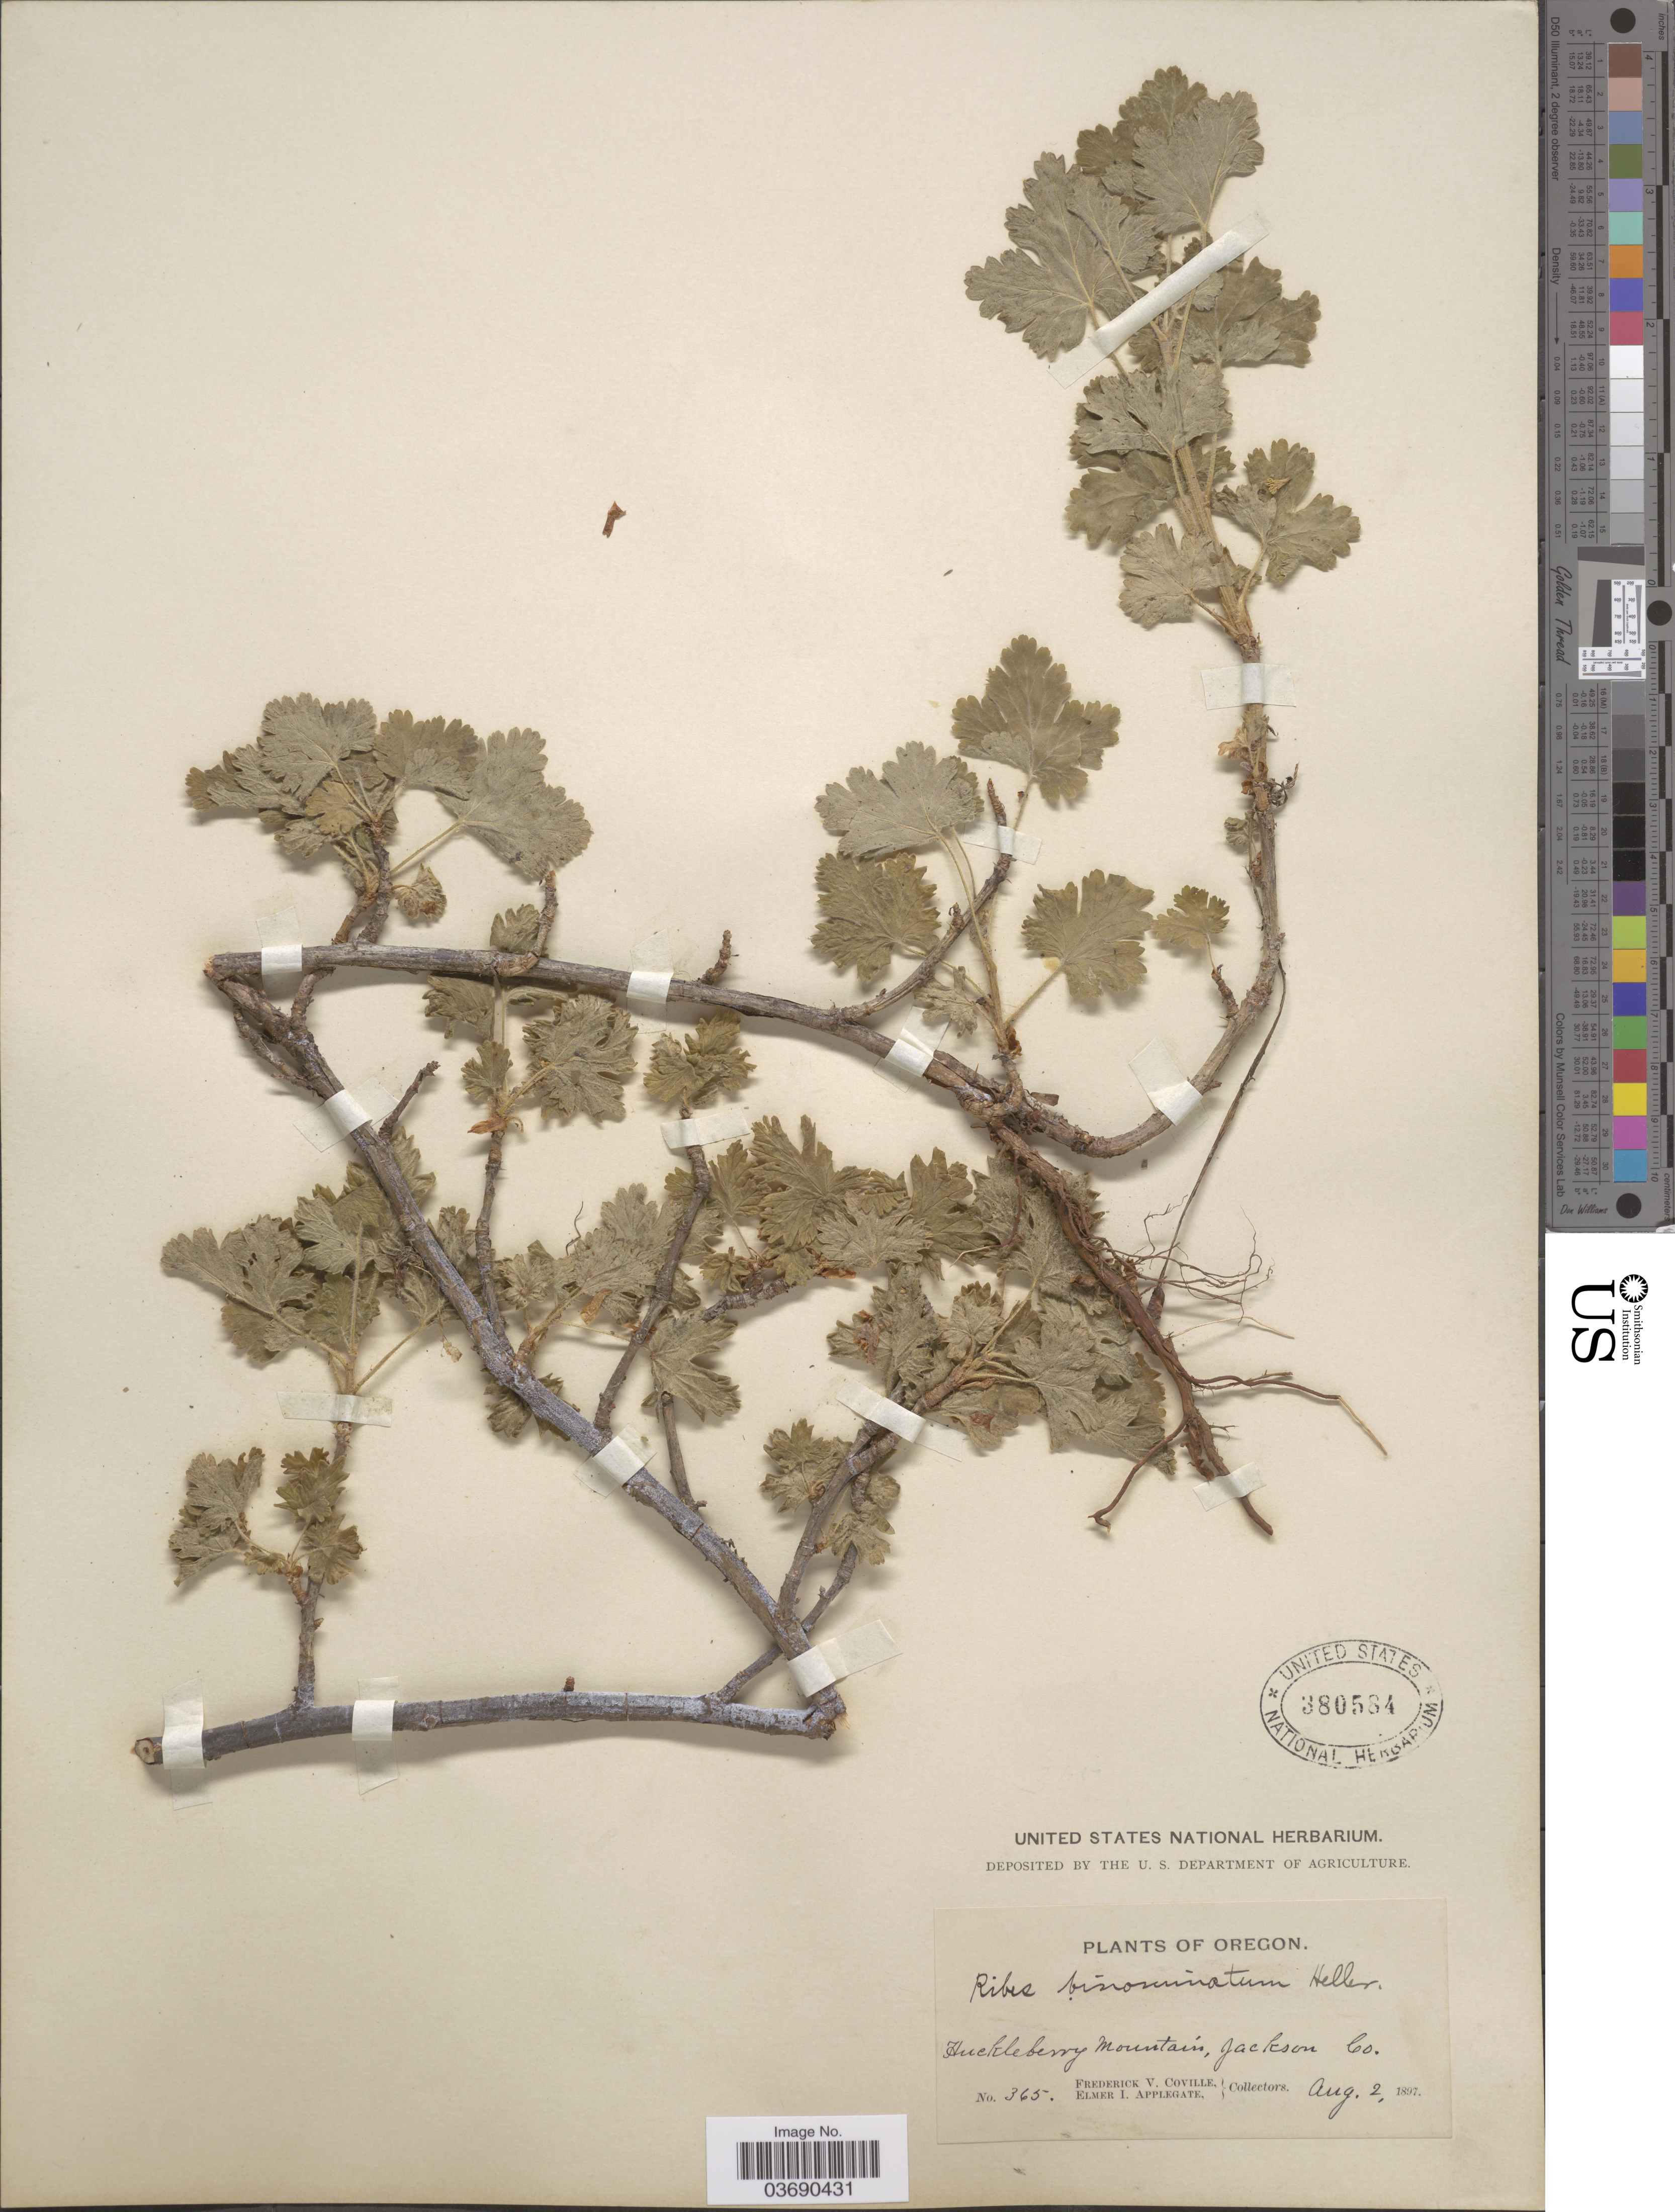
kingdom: Plantae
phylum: Tracheophyta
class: Magnoliopsida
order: Saxifragales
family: Grossulariaceae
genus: Ribes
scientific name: Ribes binominatum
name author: A. Heller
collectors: F. V. Coville & E. I. Applegate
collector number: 365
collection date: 1897-08-02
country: United States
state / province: Oregon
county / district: Jackson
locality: Huckleberry Mountain, Jackson Co.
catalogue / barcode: US 380584